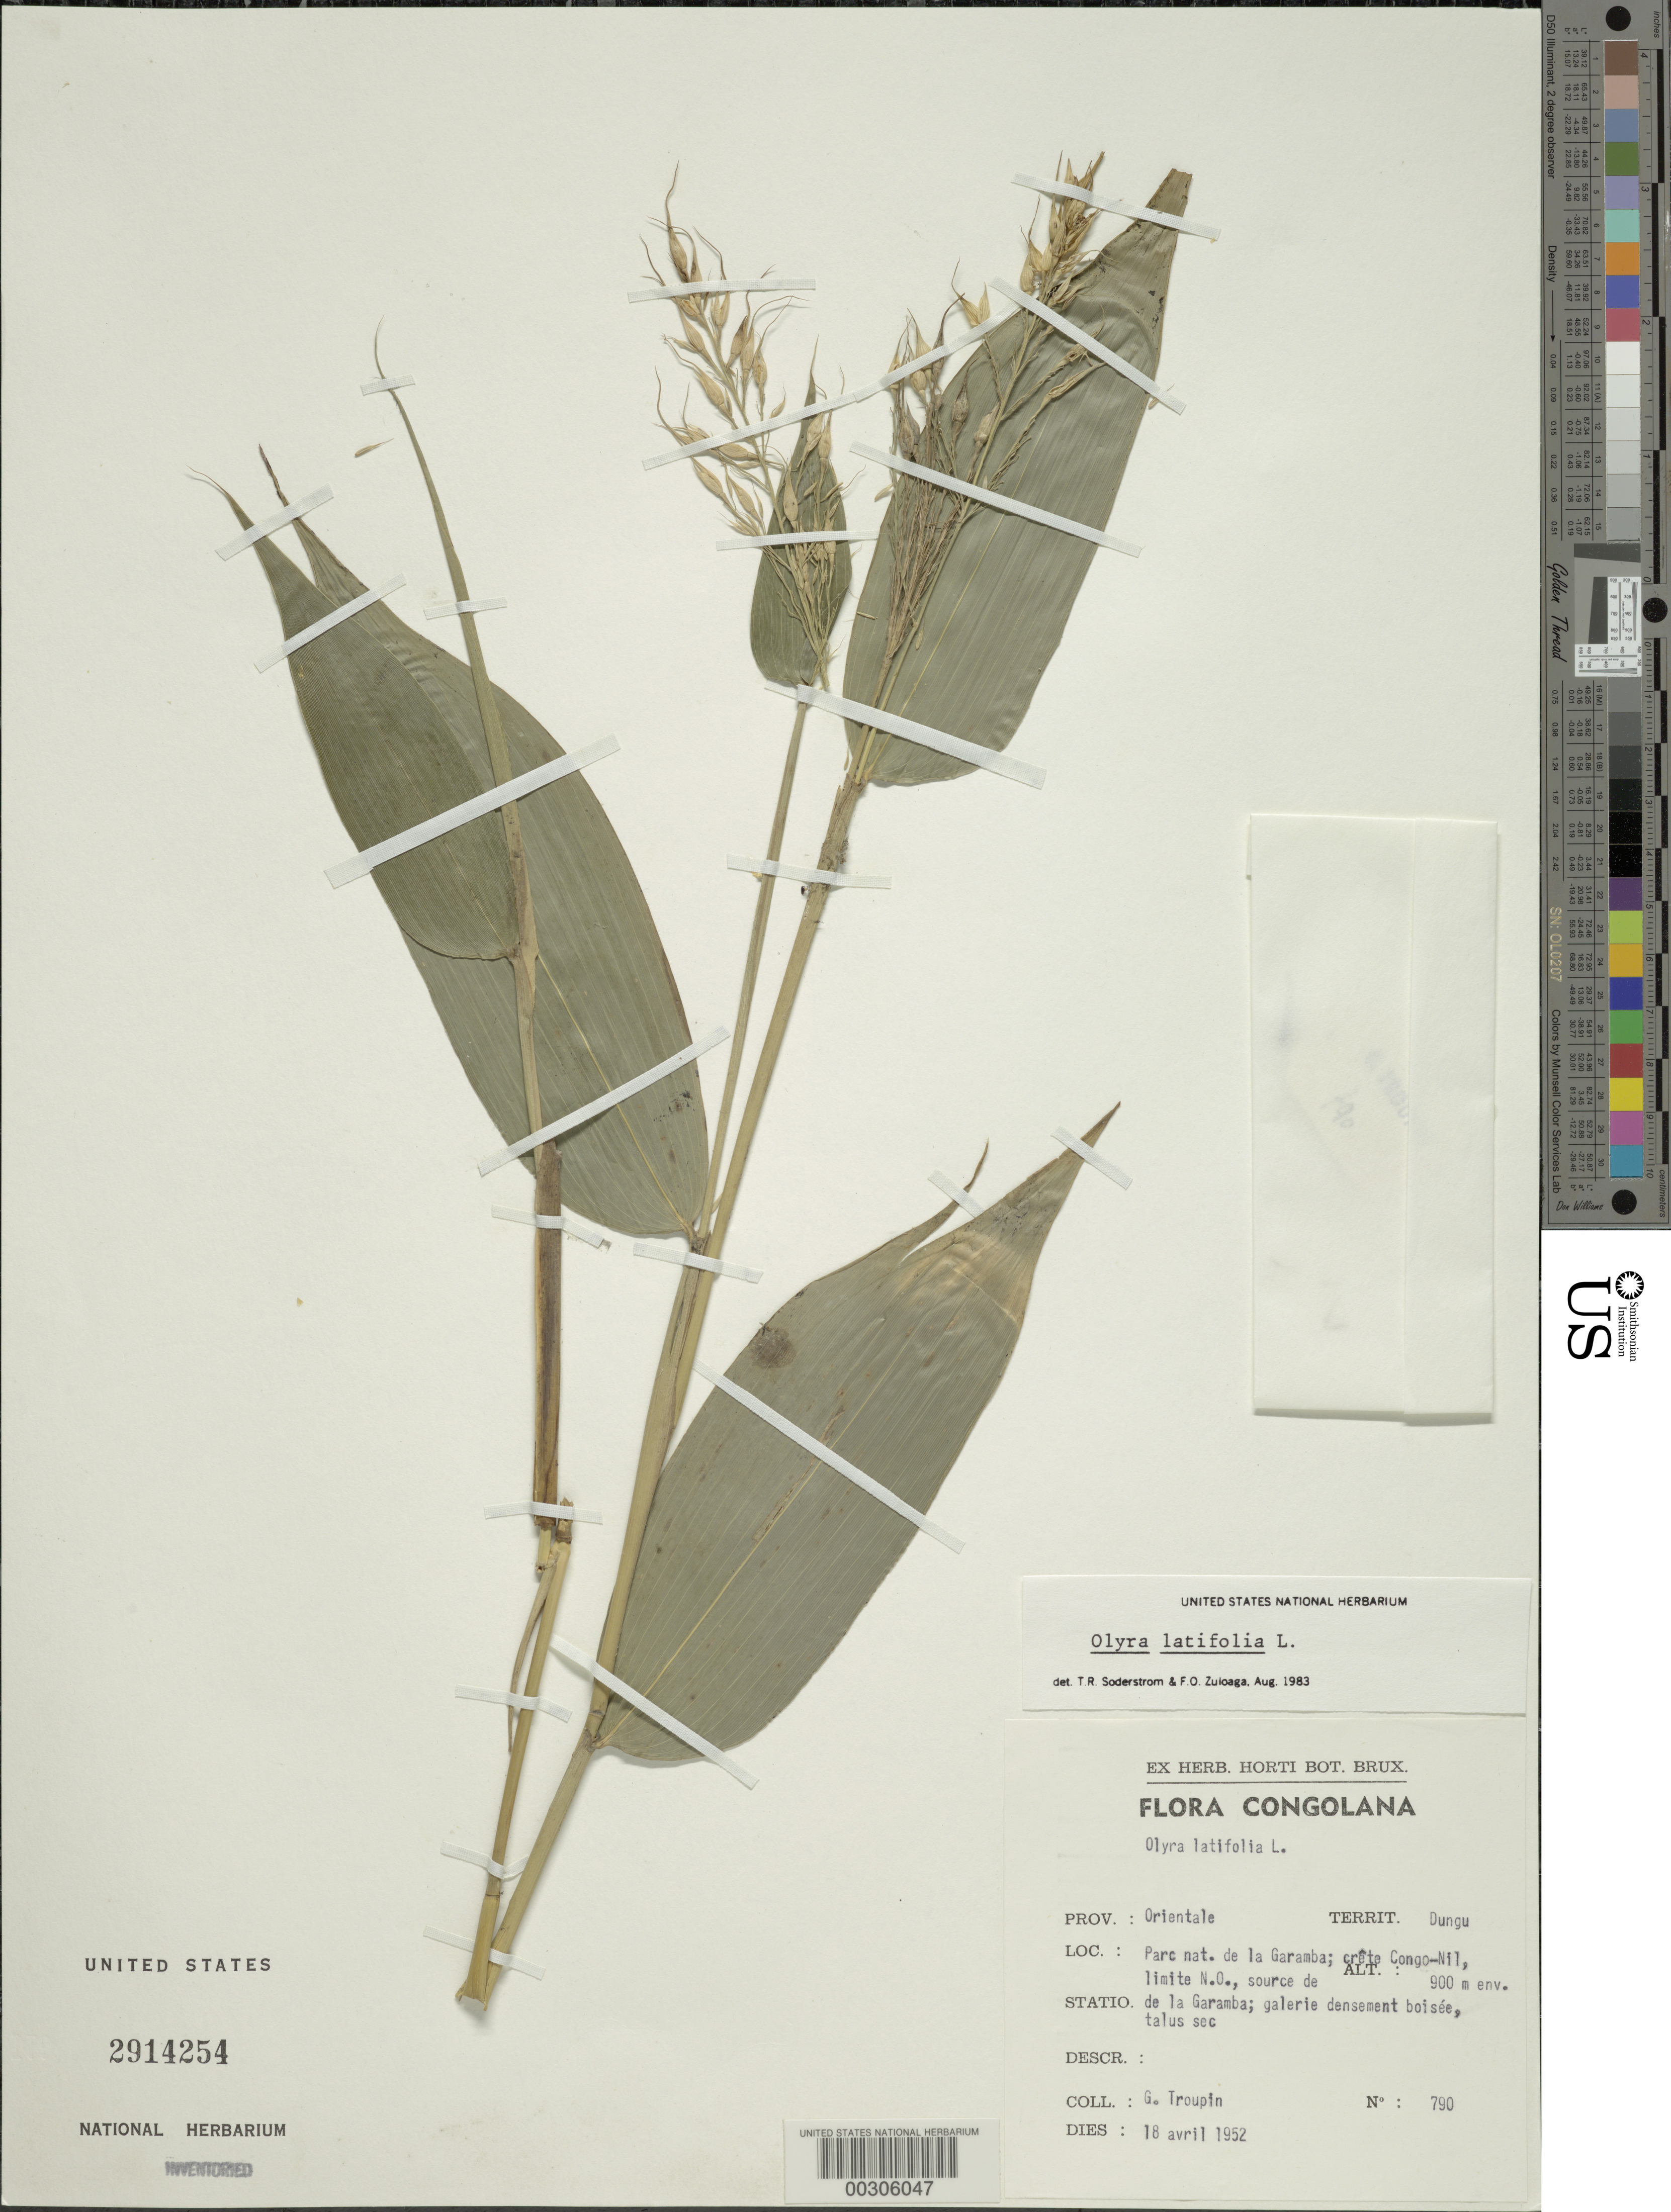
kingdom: Plantae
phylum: Tracheophyta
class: Liliopsida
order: Poales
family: Poaceae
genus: Olyra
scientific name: Olyra latifolia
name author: L.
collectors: G. Troupin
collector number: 790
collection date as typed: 18 Apr 1952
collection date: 1952-04-18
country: Congo, Democratic Republic of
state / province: Haut-Uele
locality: Dungu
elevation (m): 900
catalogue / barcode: US 2914254